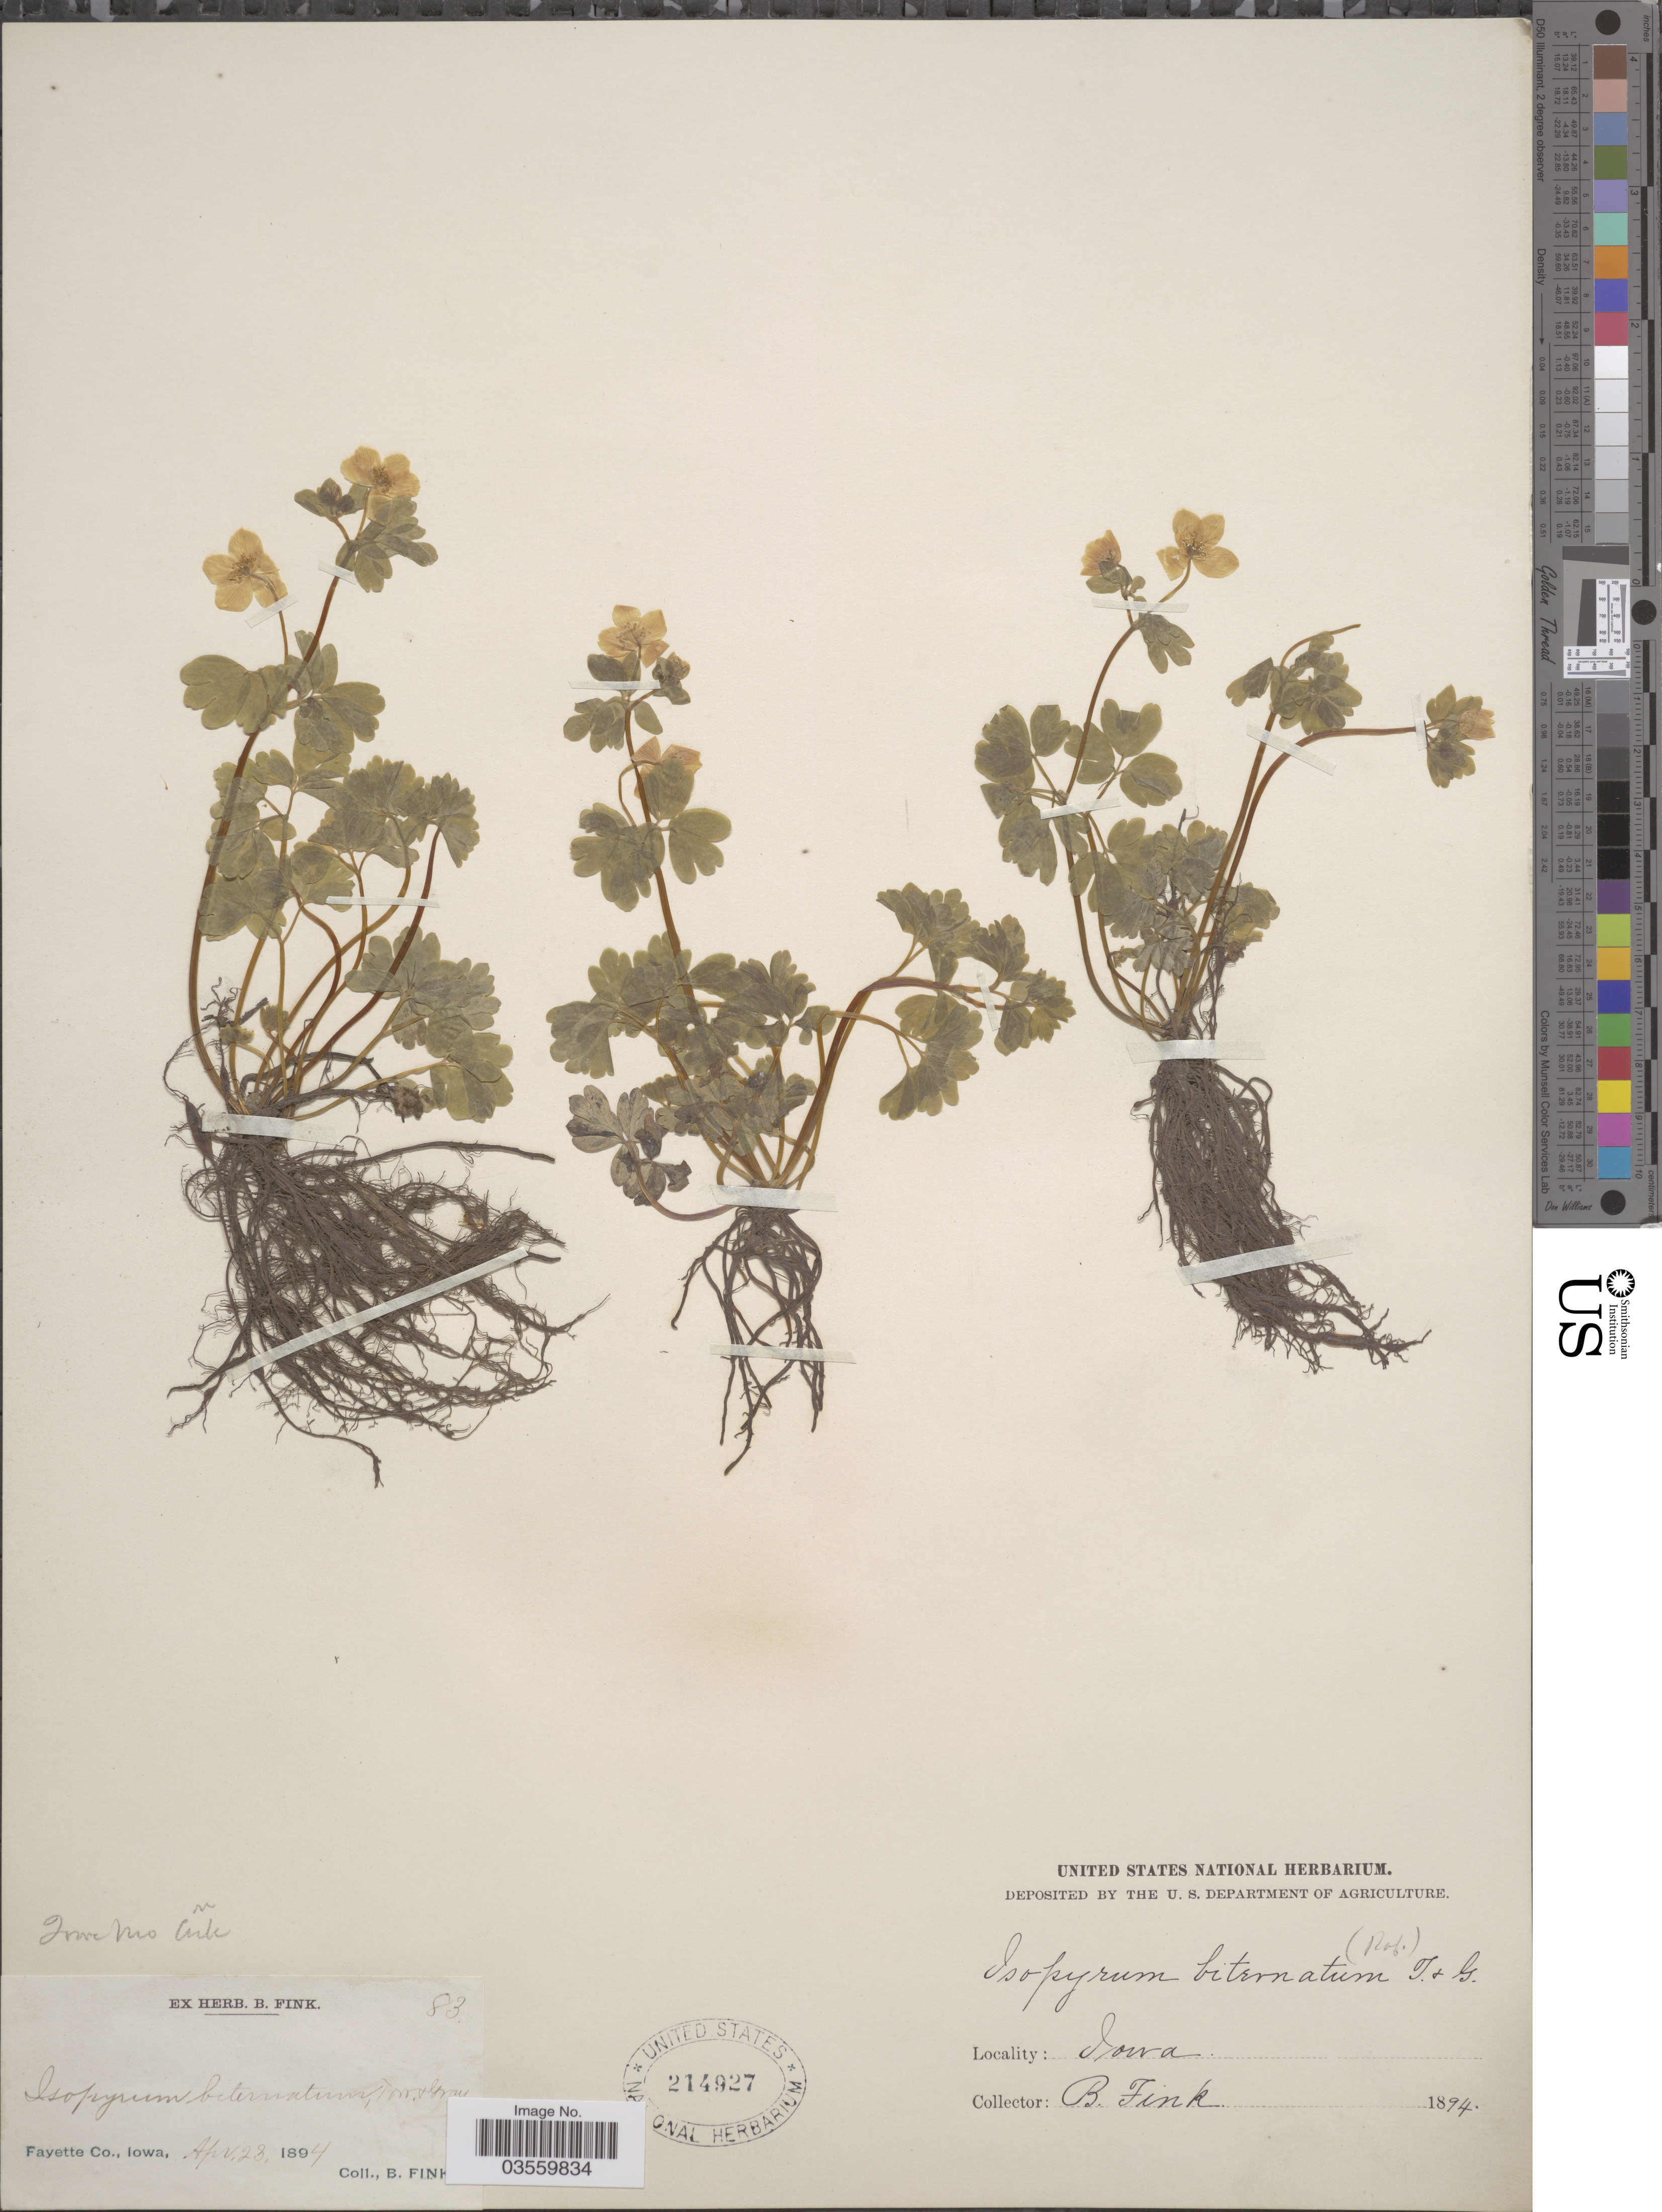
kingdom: Plantae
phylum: Tracheophyta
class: Magnoliopsida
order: Ranunculales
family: Ranunculaceae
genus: Enemion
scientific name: Enemion biternatum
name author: (Torr. & A. Gray) Raf.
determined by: Strong, Mark T., (BOT), Smithsonian Institution - National Museum of Natural History (UNITED STATES)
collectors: B. Fink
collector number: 83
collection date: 1894-04-23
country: United States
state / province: Iowa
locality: Fayette Co.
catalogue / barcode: US 214927